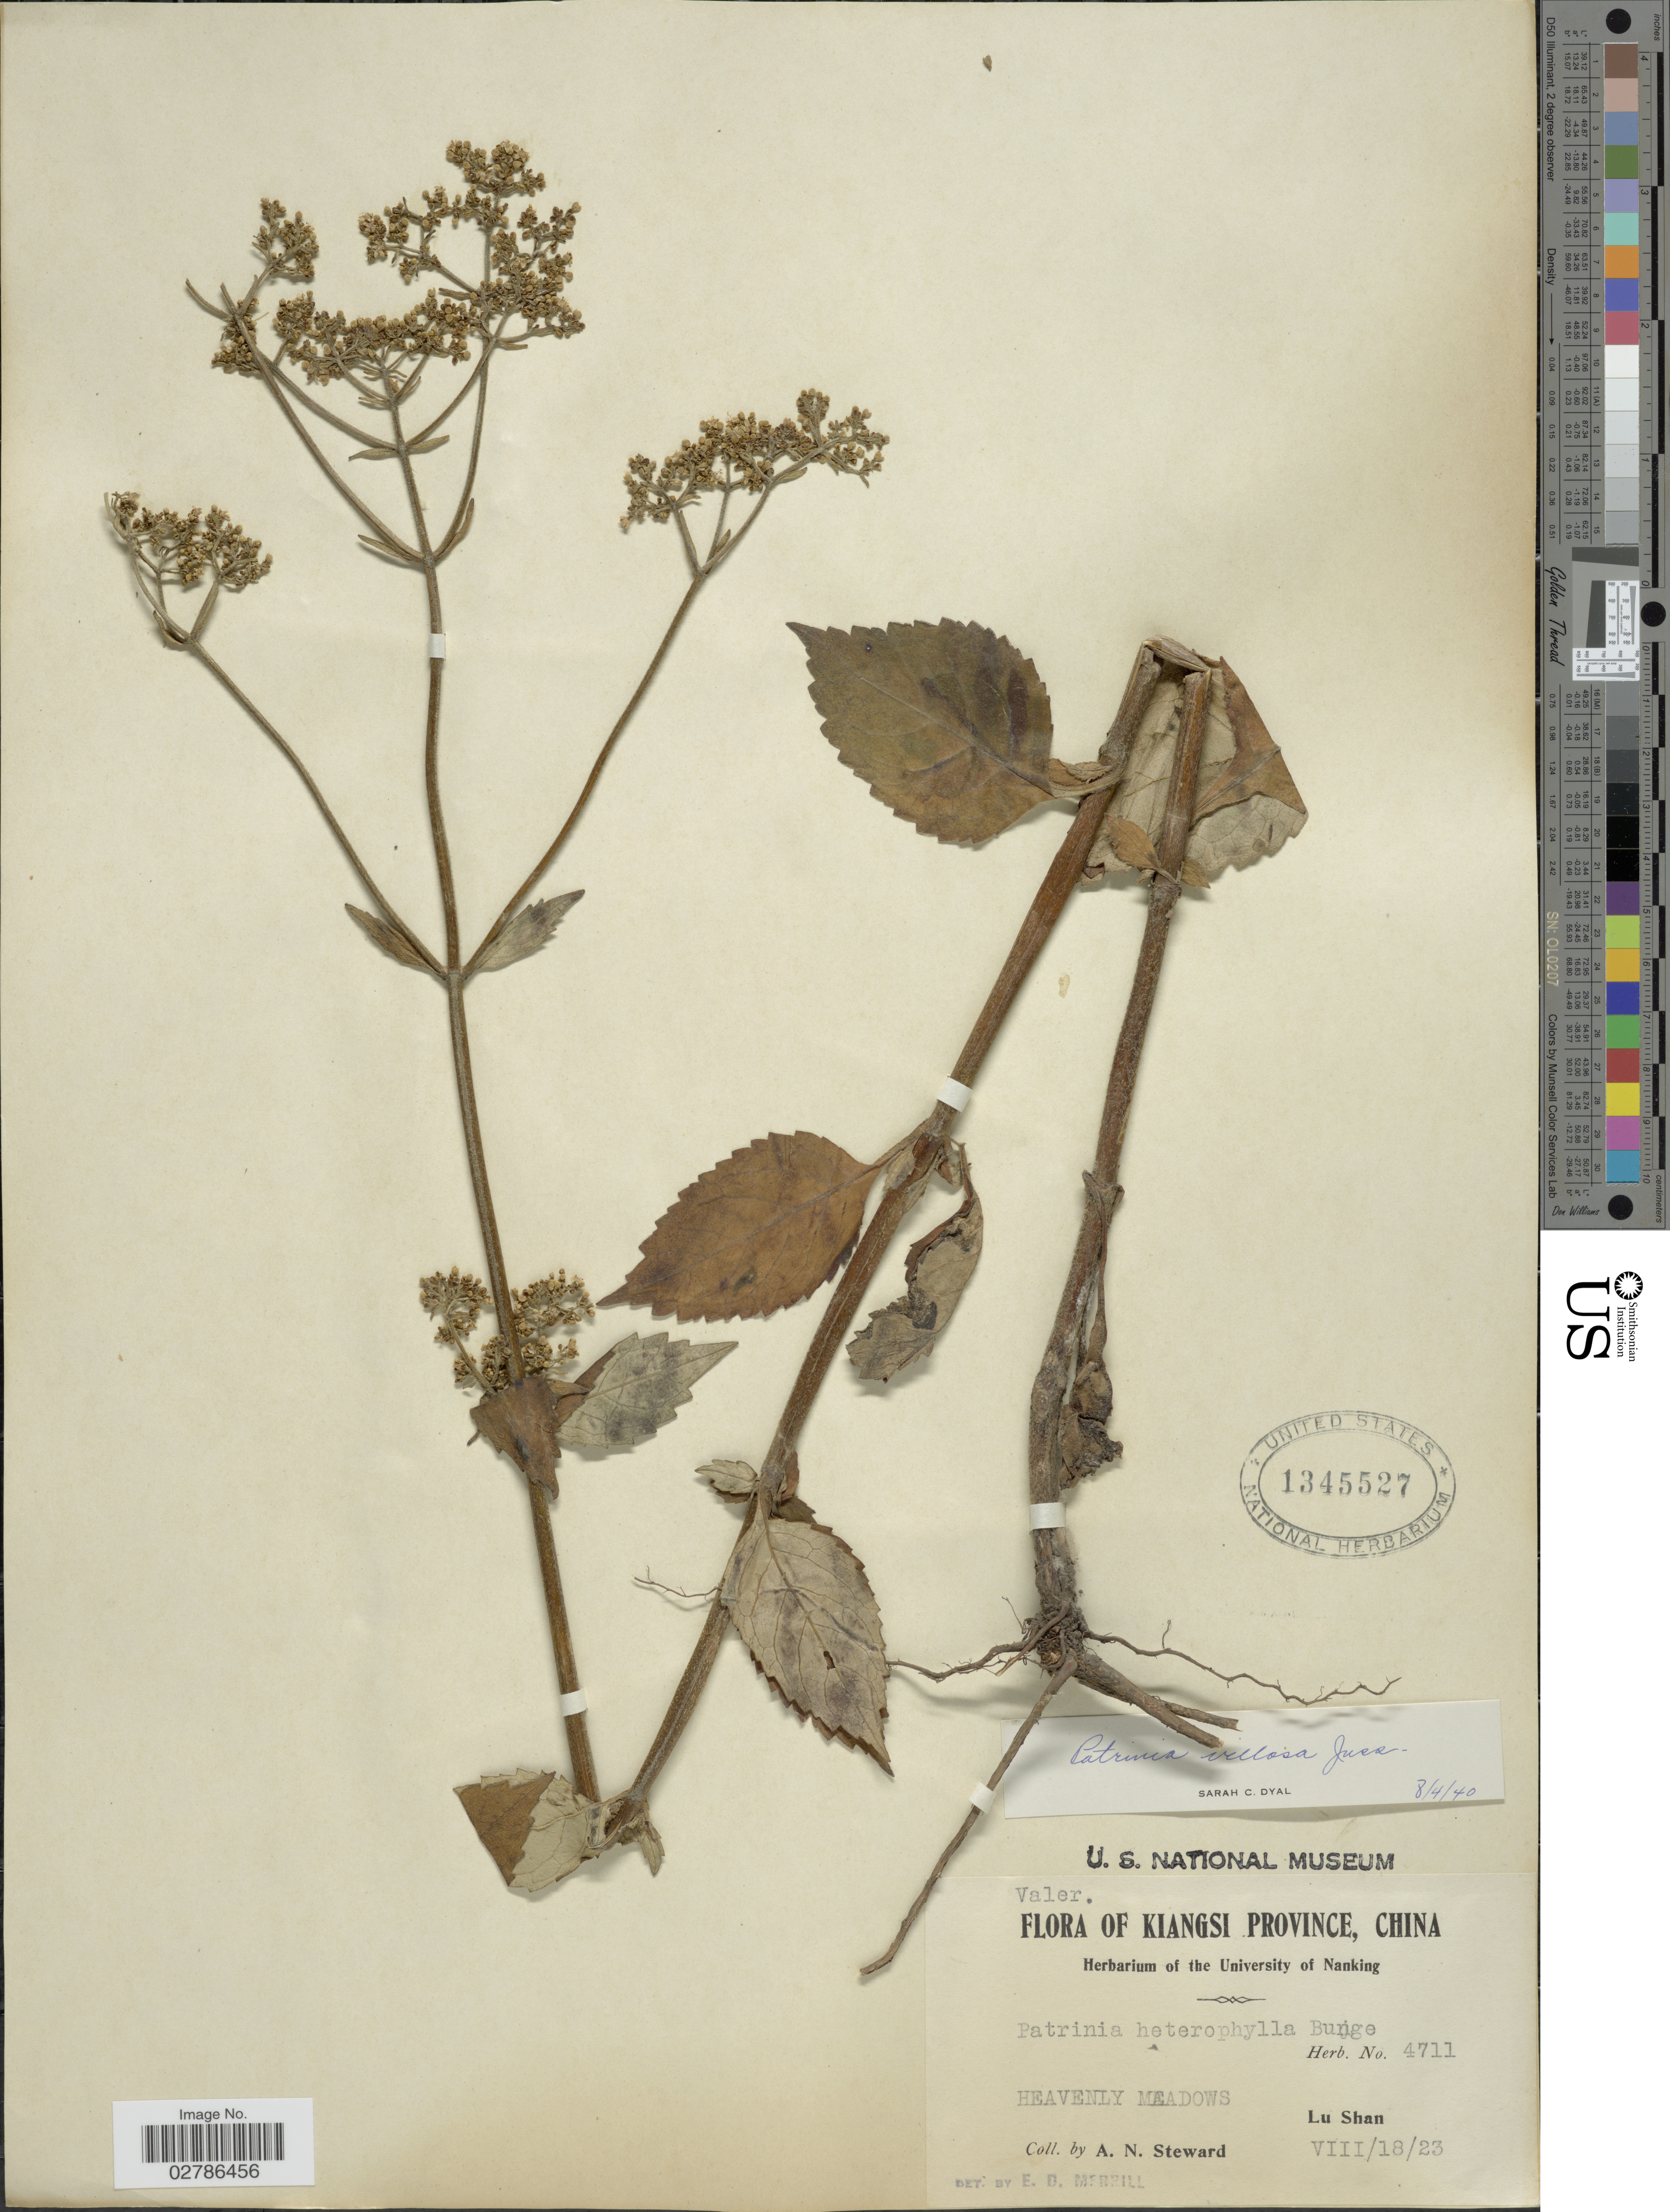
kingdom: Plantae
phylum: Tracheophyta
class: Magnoliopsida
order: Dipsacales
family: Caprifoliaceae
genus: Patrinia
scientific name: Patrinia villosa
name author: (Thunb.) Dufr.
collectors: A. N. Steward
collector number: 4711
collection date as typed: Transcribed d/m/y: 18/8/23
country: China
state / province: Jiangxi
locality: Kiangsi Province, Heavenly Meadows, Lu Shan.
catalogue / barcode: US 1345527